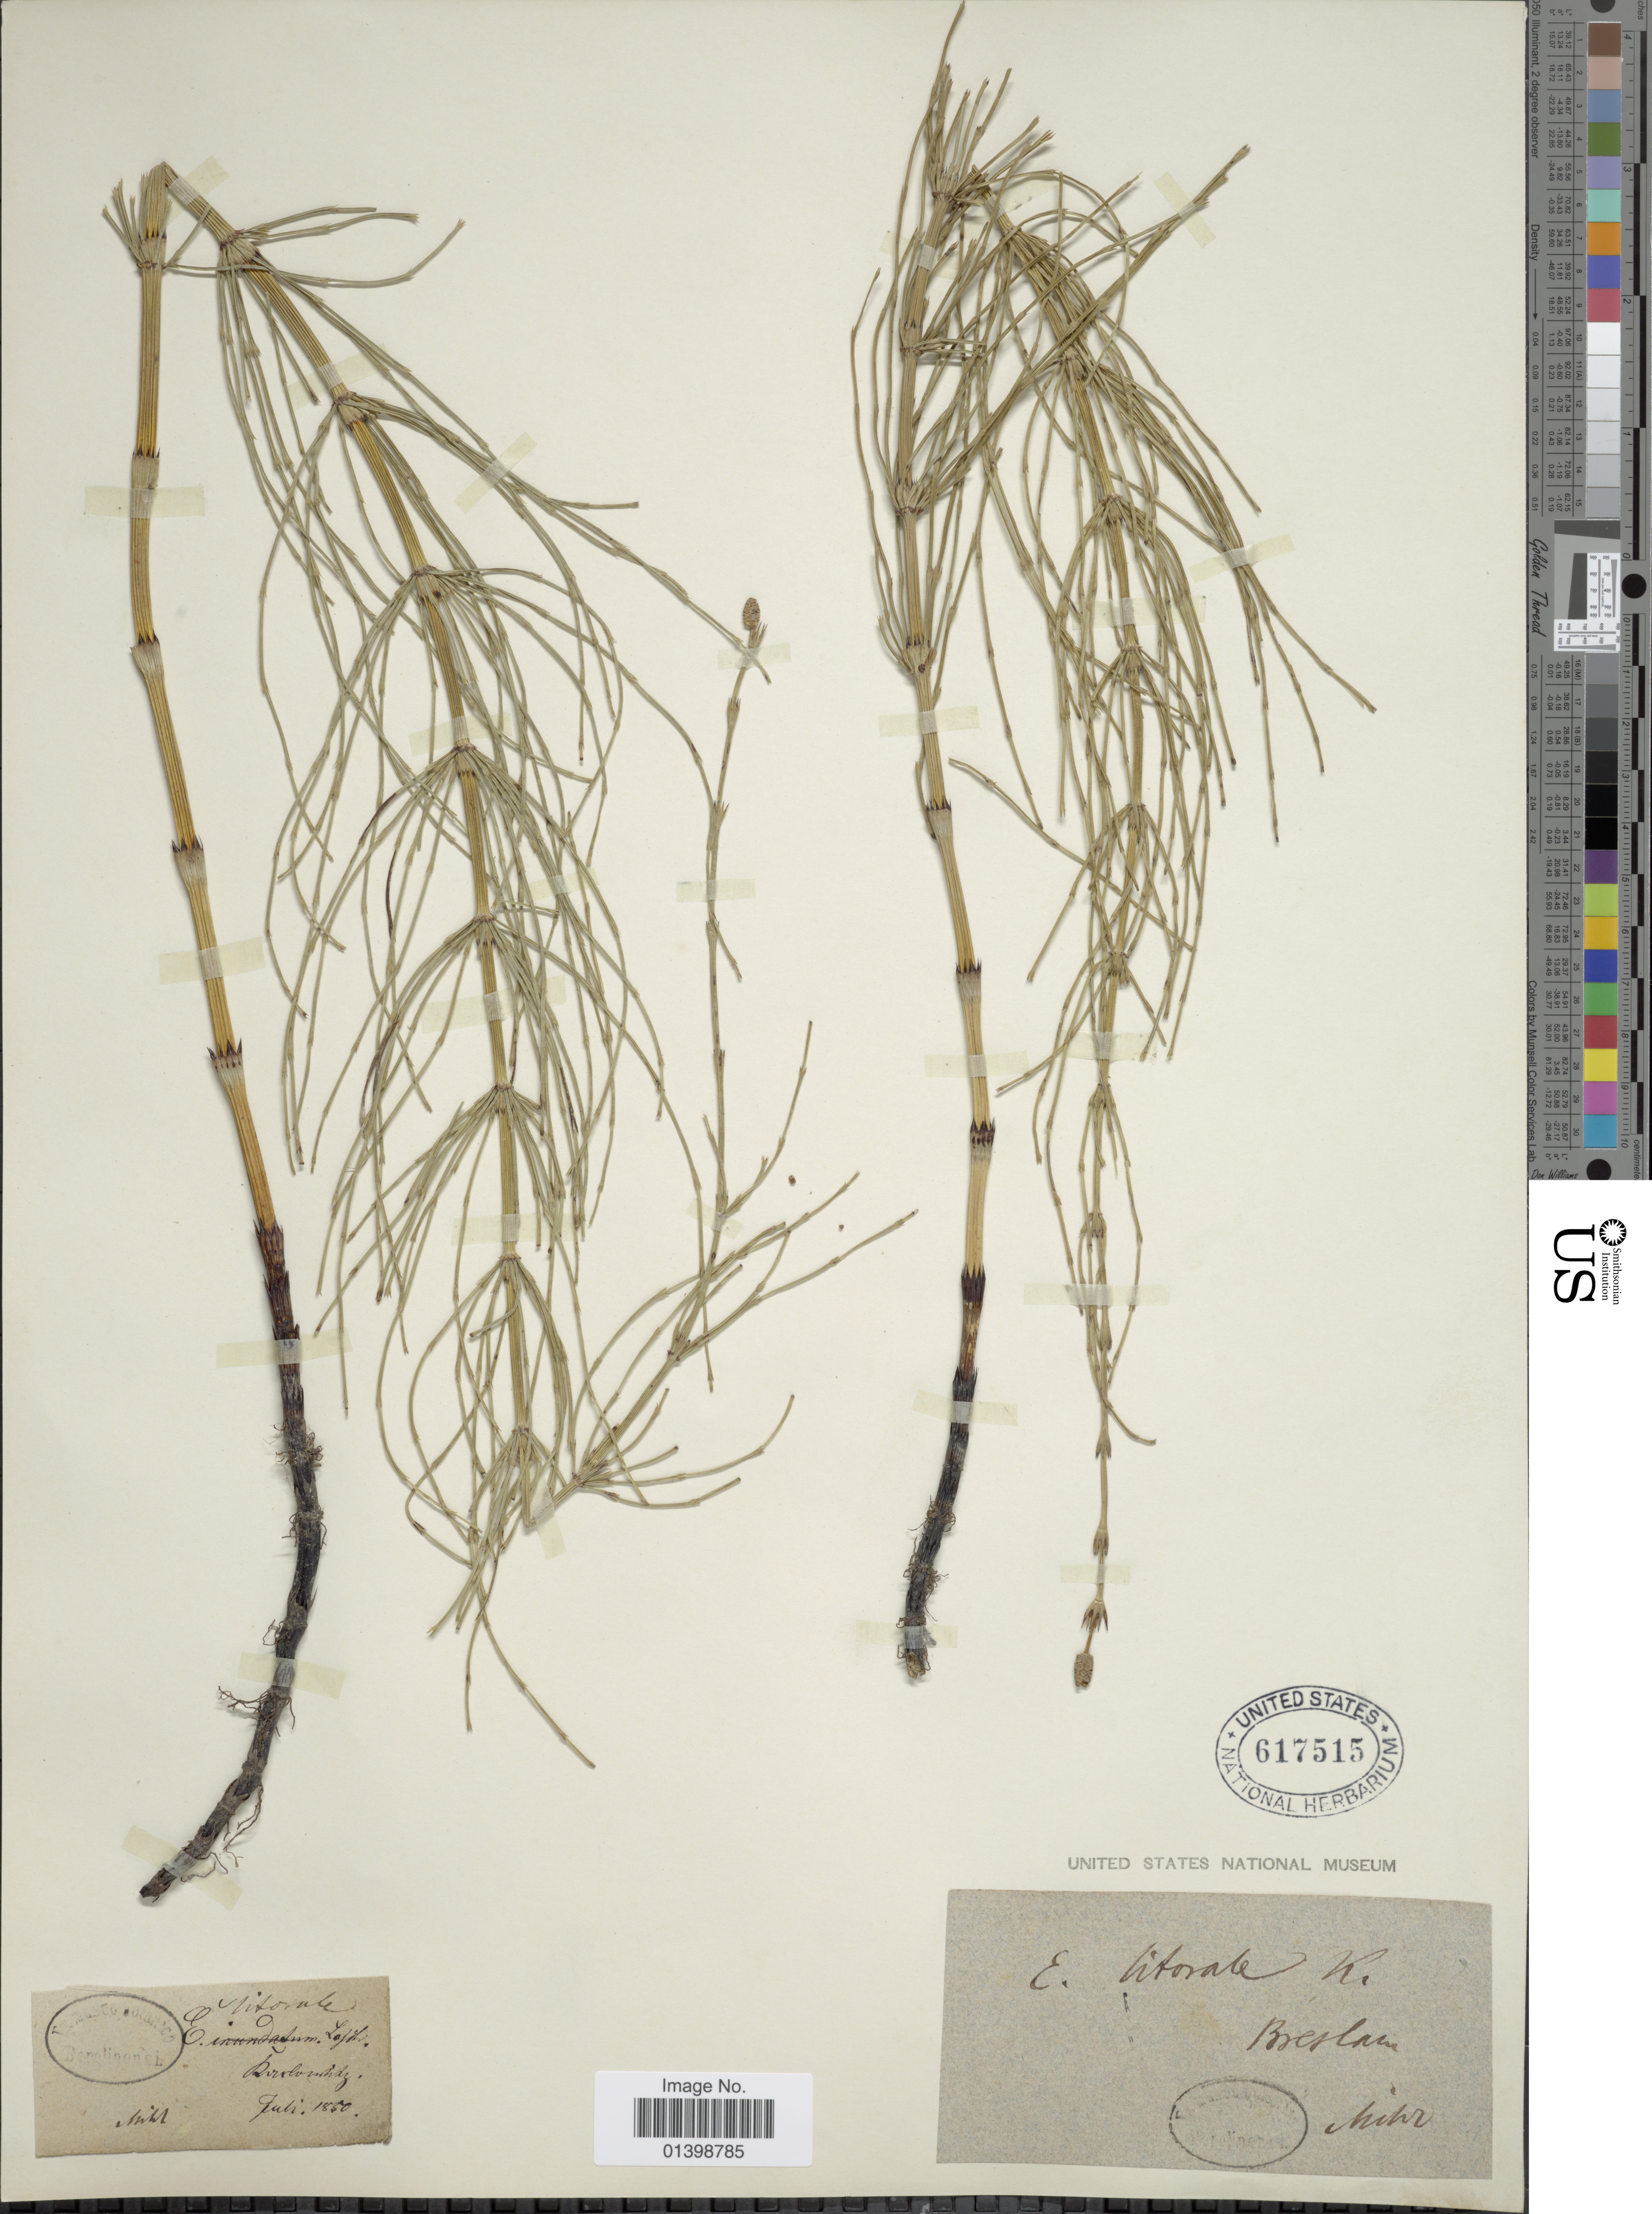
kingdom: Plantae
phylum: Tracheophyta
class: Polypodiopsida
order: Equisetales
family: Equisetaceae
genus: Equisetum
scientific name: Equisetum x litorale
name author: Kuhlw.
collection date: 1880-07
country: Poland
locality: Breslau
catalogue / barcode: US 617515